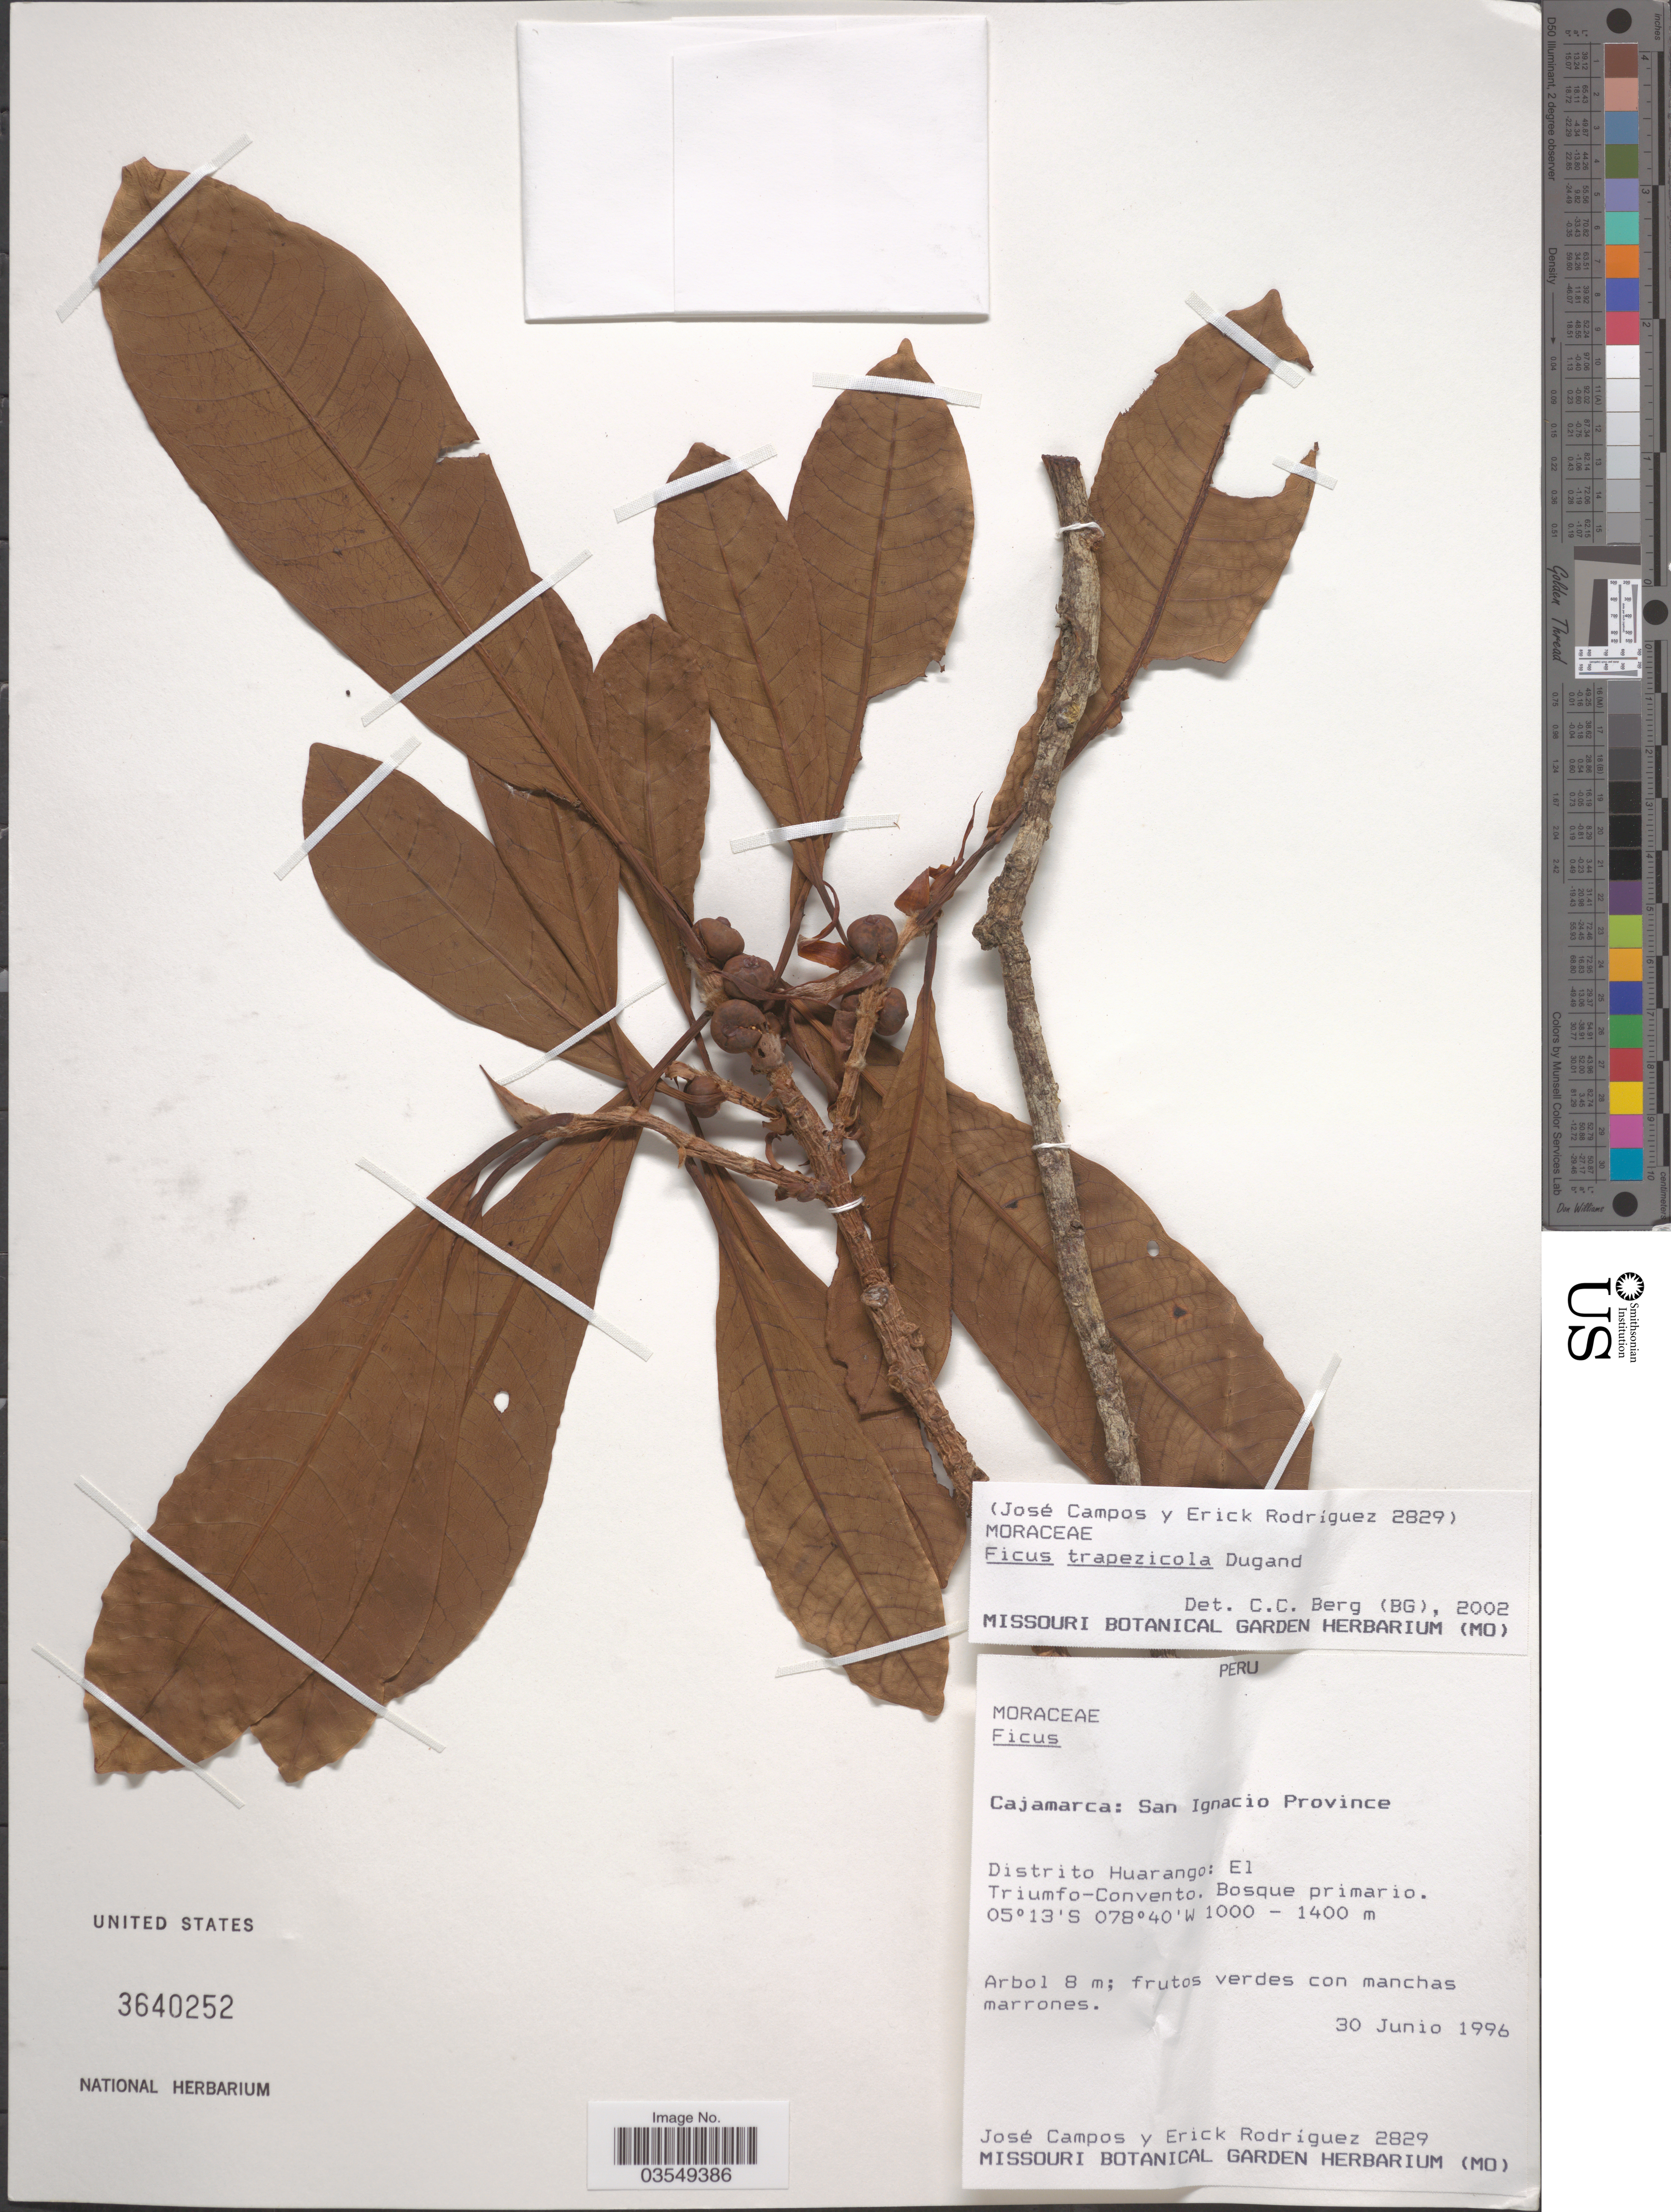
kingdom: Plantae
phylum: Tracheophyta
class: Magnoliopsida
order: Rosales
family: Moraceae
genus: Ficus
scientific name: Ficus trapezicola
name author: Dugand G.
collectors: J. Campos & E. Rodriguez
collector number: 2829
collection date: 1996-06-30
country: Peru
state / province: Cajamarca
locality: San Ignacio Province. Distrito Huarango: El Triumfo-Convento.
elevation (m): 1000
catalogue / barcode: US 3640252